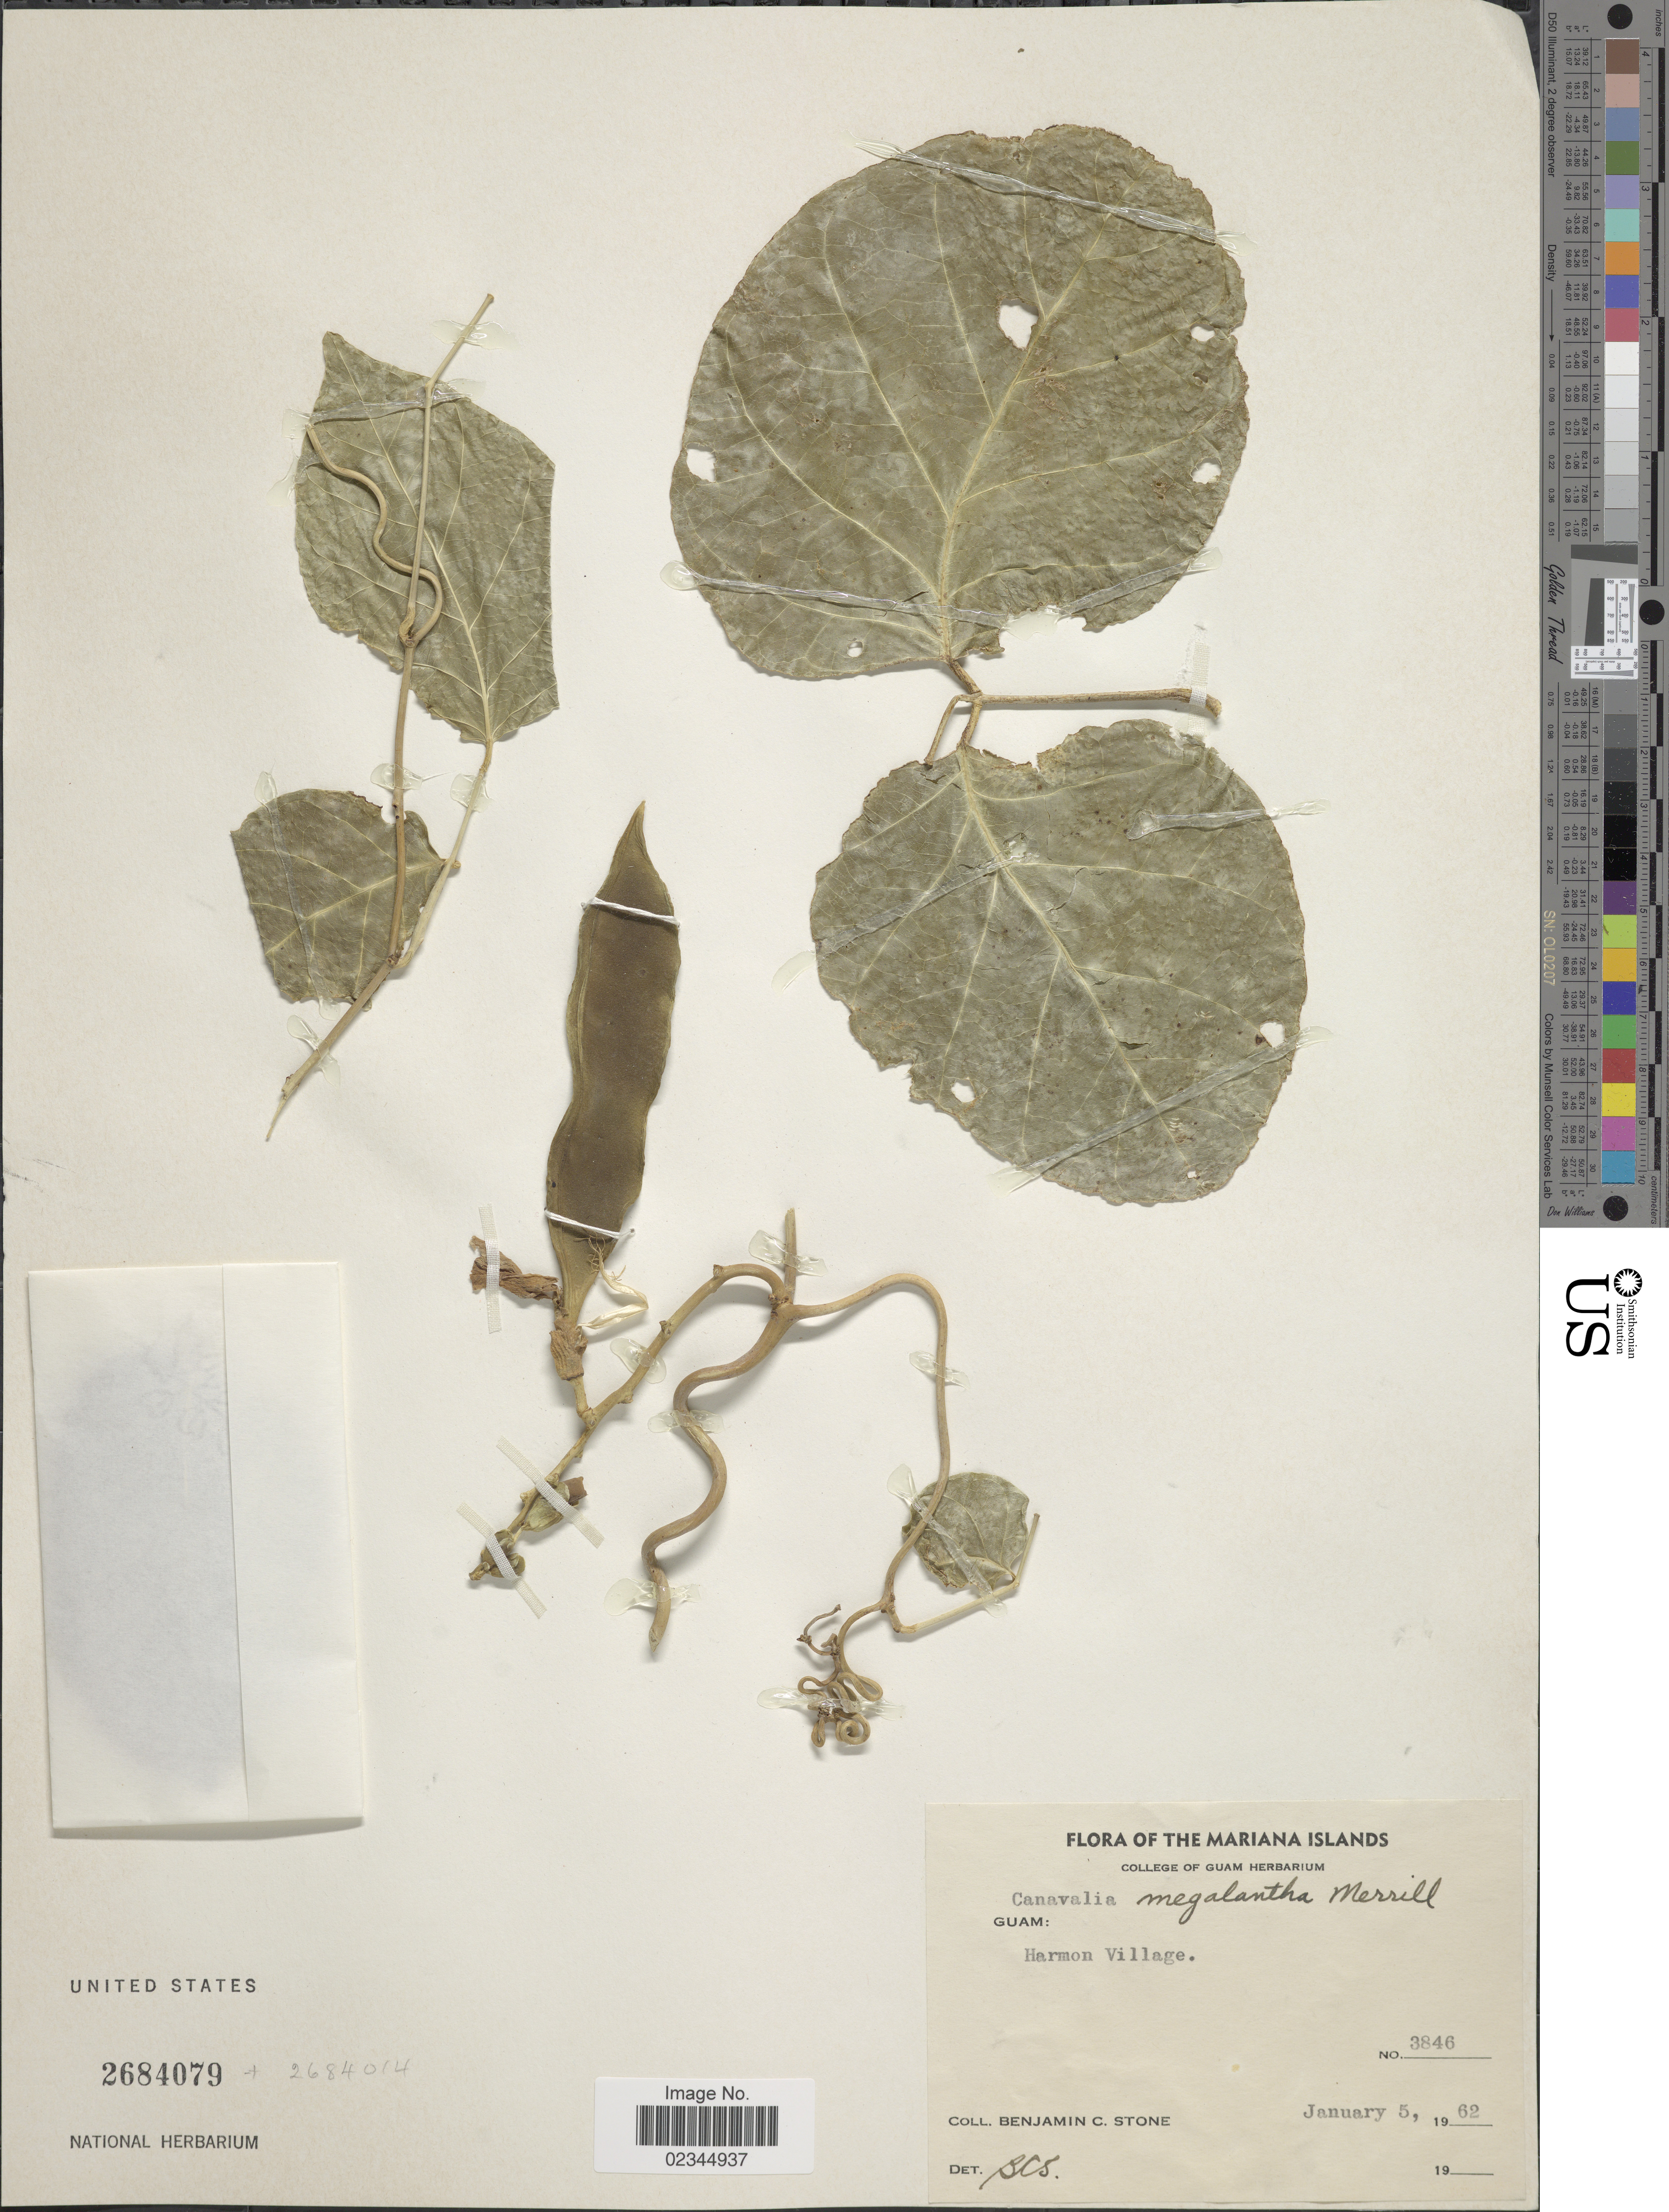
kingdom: Plantae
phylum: Tracheophyta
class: Magnoliopsida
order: Fabales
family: Fabaceae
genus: Canavalia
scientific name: Canavalia megalantha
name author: Merr.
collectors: B. C. Stone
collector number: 3846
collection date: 1962-01-05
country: Guam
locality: The Mariana Islands, Harmon Village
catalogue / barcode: US 2684079